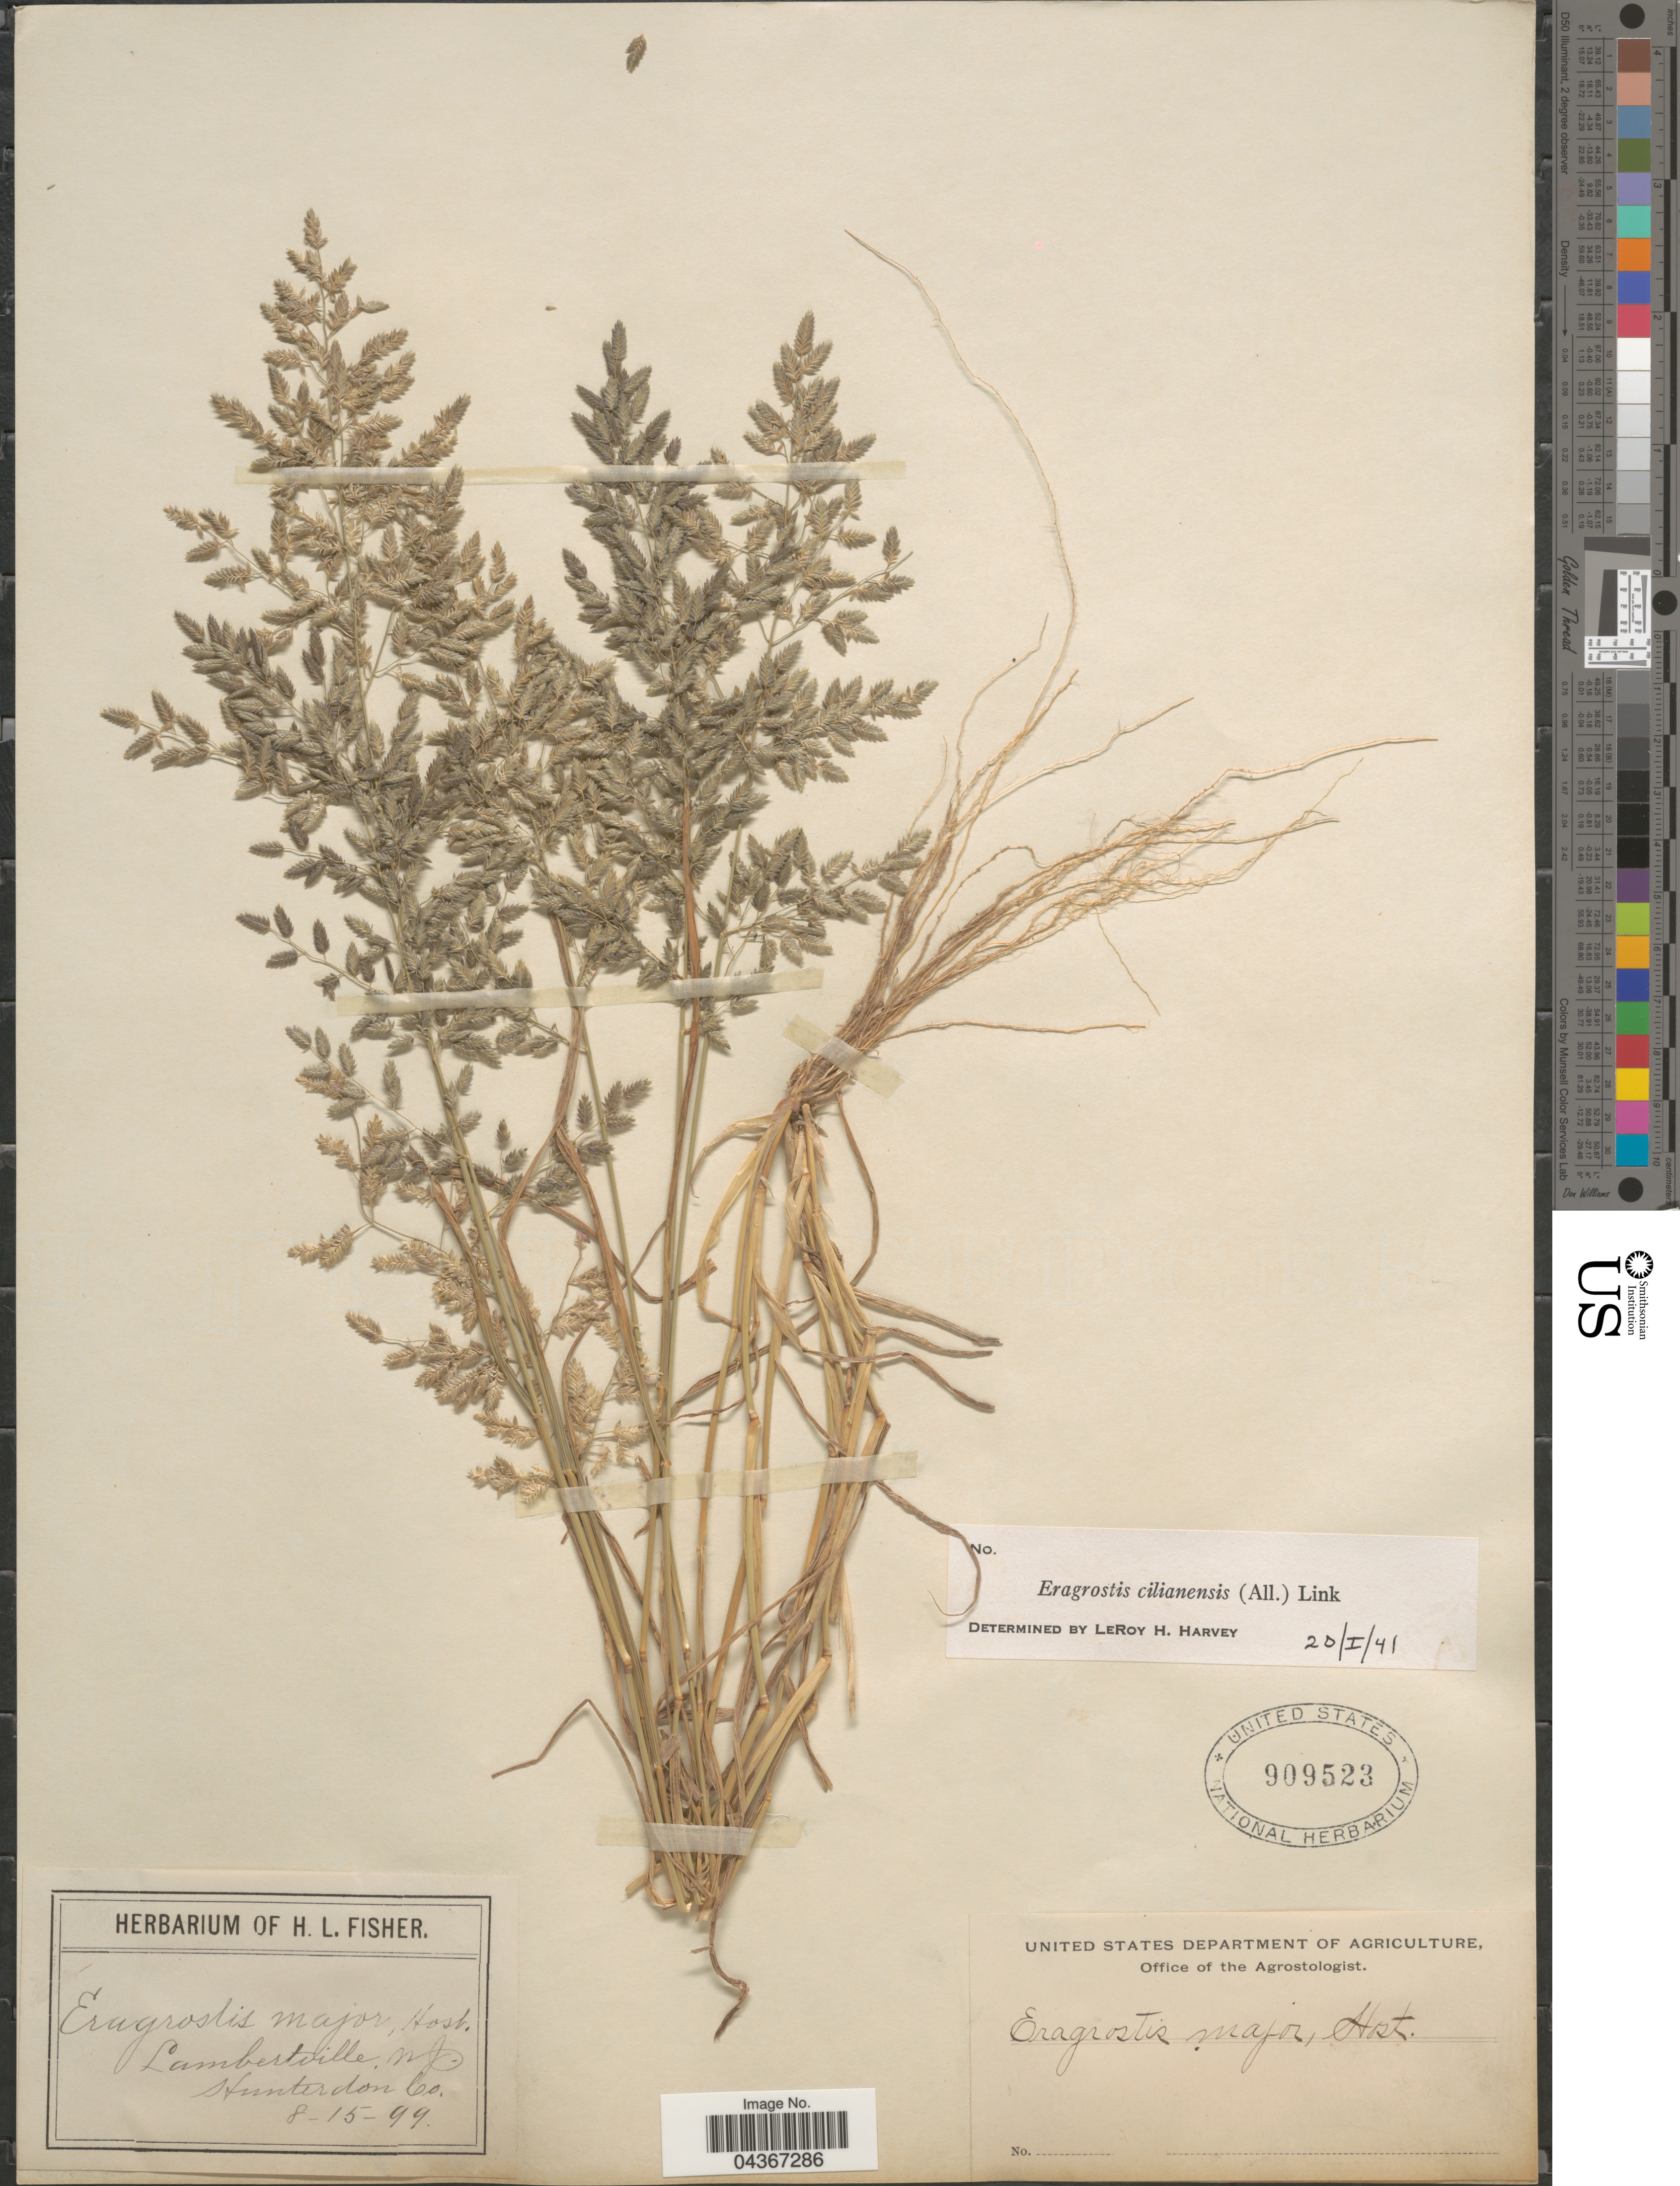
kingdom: Plantae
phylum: Tracheophyta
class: Liliopsida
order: Poales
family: Poaceae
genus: Eragrostis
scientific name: Eragrostis cilianensis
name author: (Bellardi) Vignolo ex Janch.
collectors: ex herb. of H. L. Fisher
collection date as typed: Transcribed d/m/y: 15/8/99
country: United States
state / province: New Jersey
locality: Lambertville. Hunterdon Co.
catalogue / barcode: US 909523